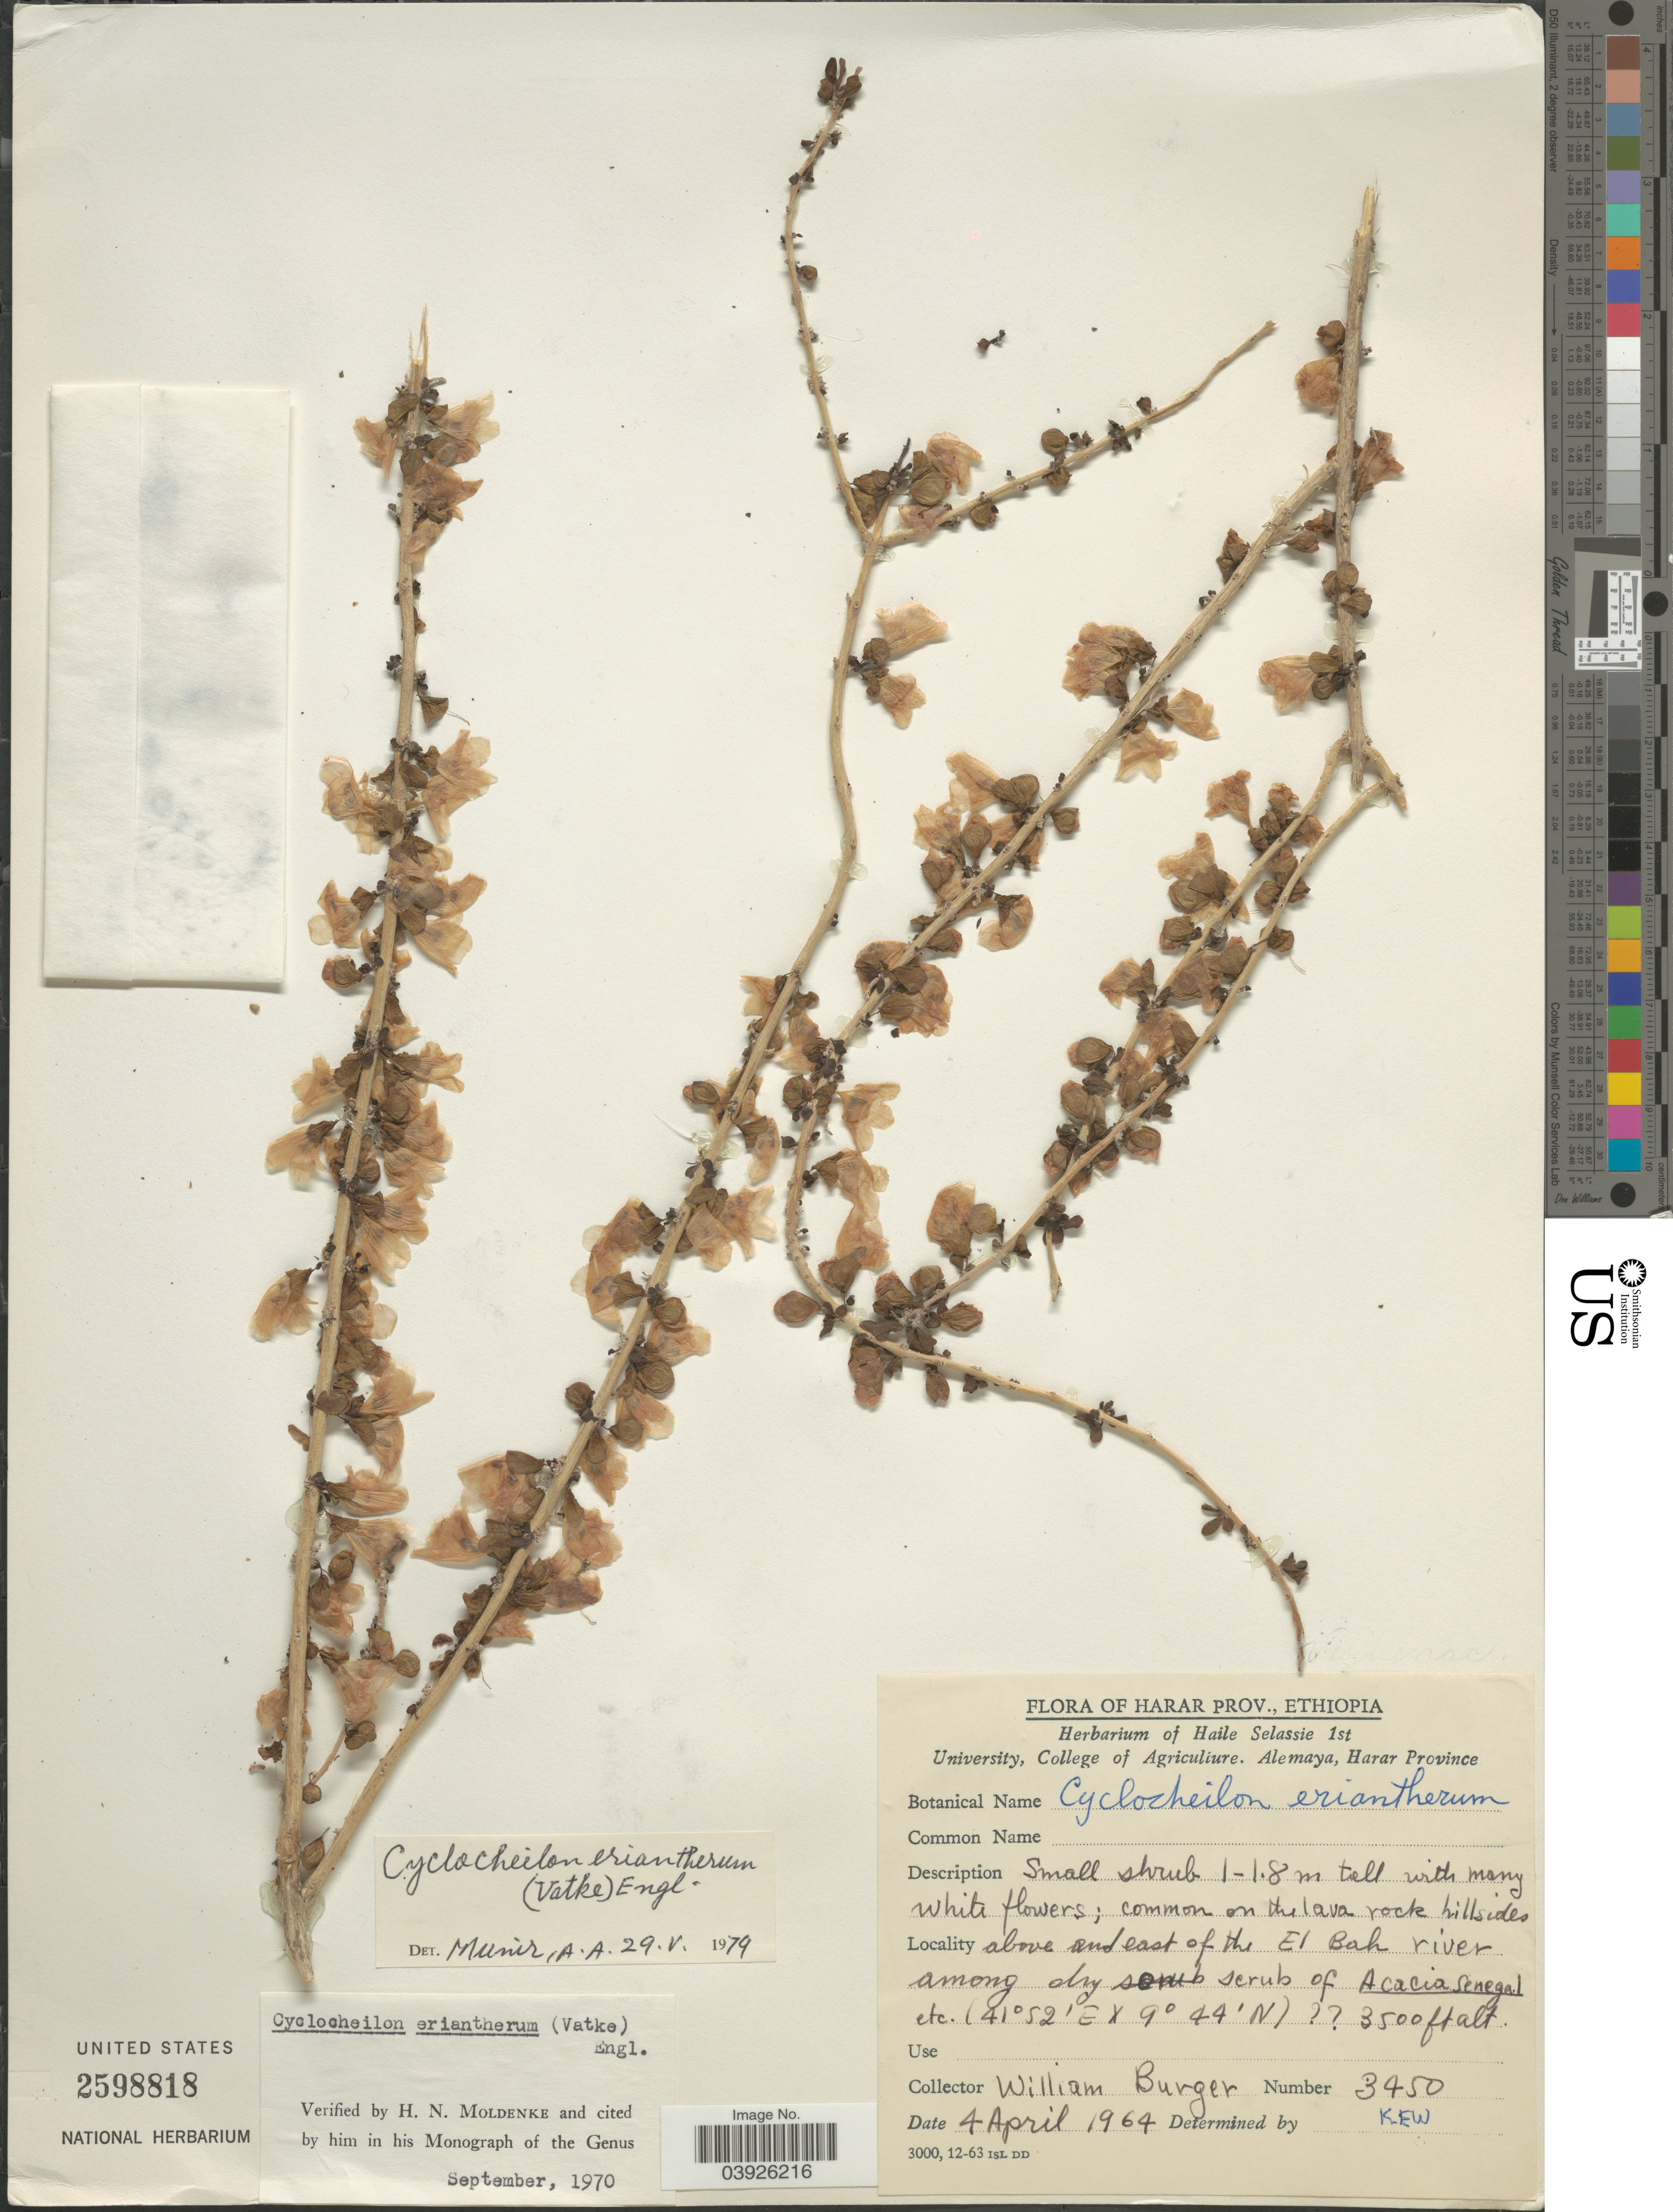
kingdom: Plantae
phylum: Tracheophyta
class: Magnoliopsida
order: Lamiales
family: Orobanchaceae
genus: Cyclocheilon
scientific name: Cyclocheilon eriantherum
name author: (Vatke) Engl.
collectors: W. Burger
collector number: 3450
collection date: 1964-04-04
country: Ethiopia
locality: Harar Prov. Above and east of the El Bah river.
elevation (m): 1067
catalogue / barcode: US 2598818